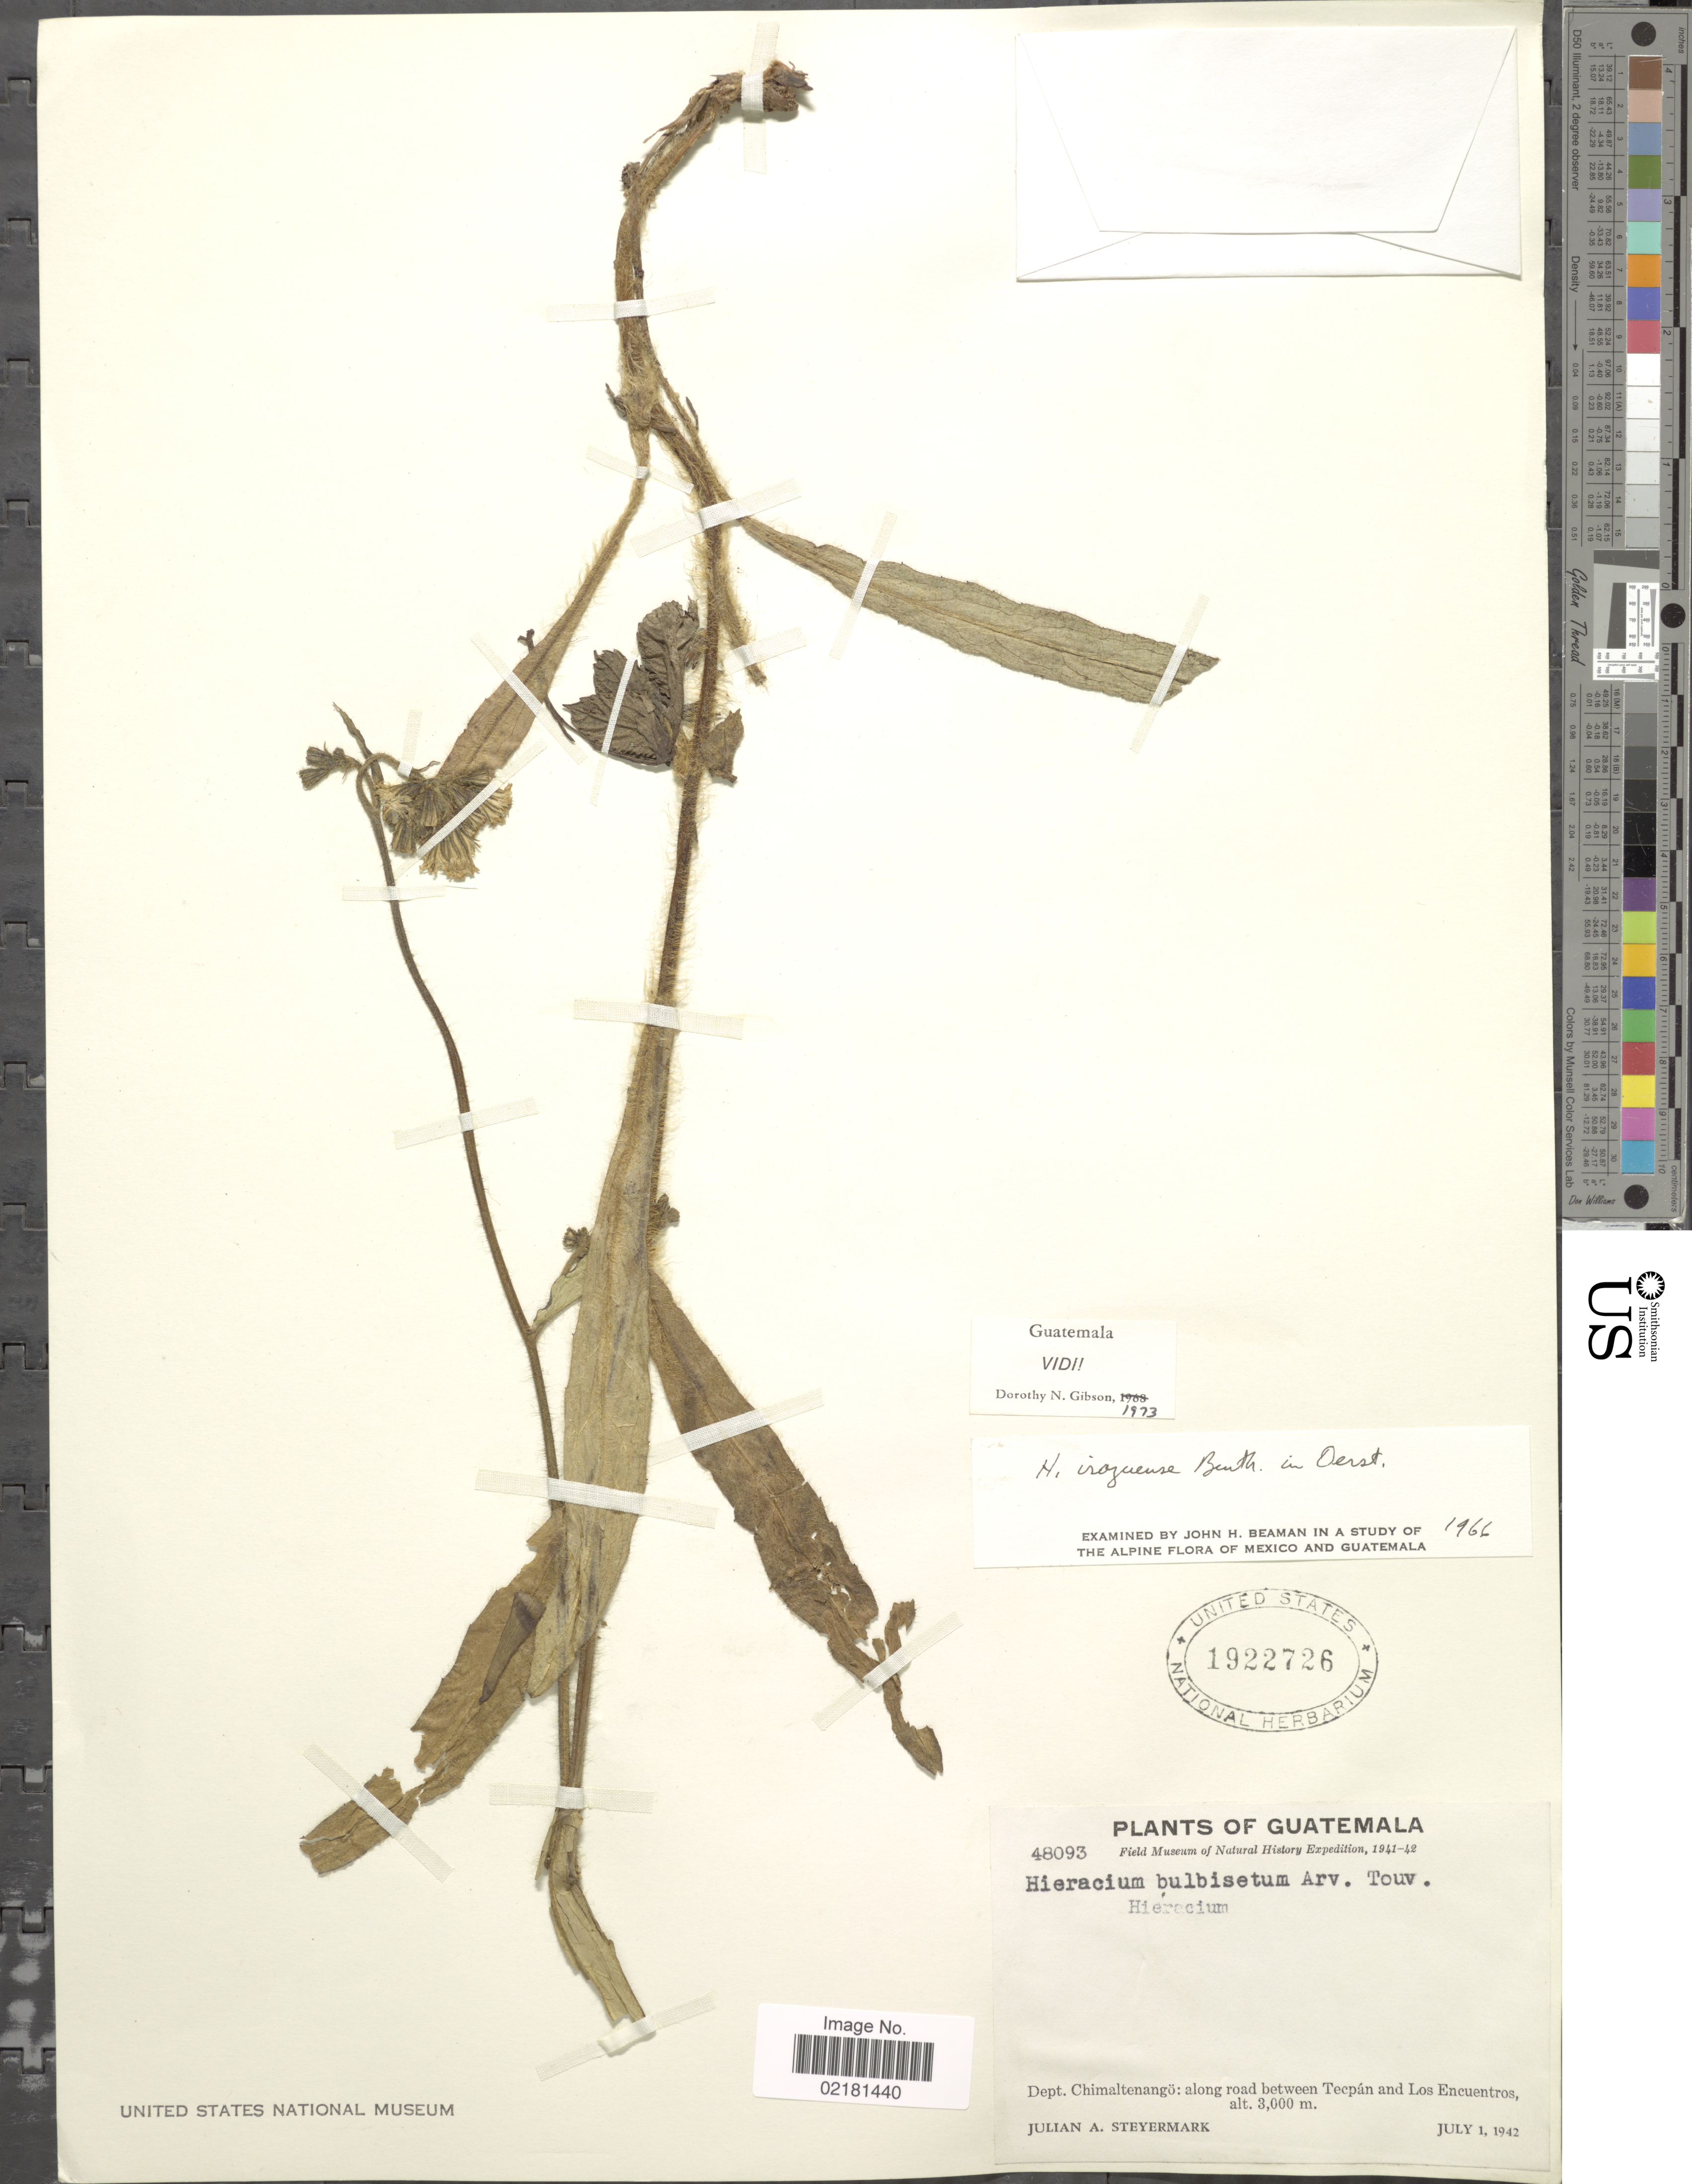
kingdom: Plantae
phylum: Tracheophyta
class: Magnoliopsida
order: Asterales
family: Asteraceae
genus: Hieracium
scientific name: Hieracium irasuense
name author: Benth.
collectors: J. Steyermark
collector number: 48093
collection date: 1942-07-01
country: Guatemala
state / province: Chimaltenango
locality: Along road between Tecpan and Los Encuentros.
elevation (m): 3000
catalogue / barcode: US 1922726